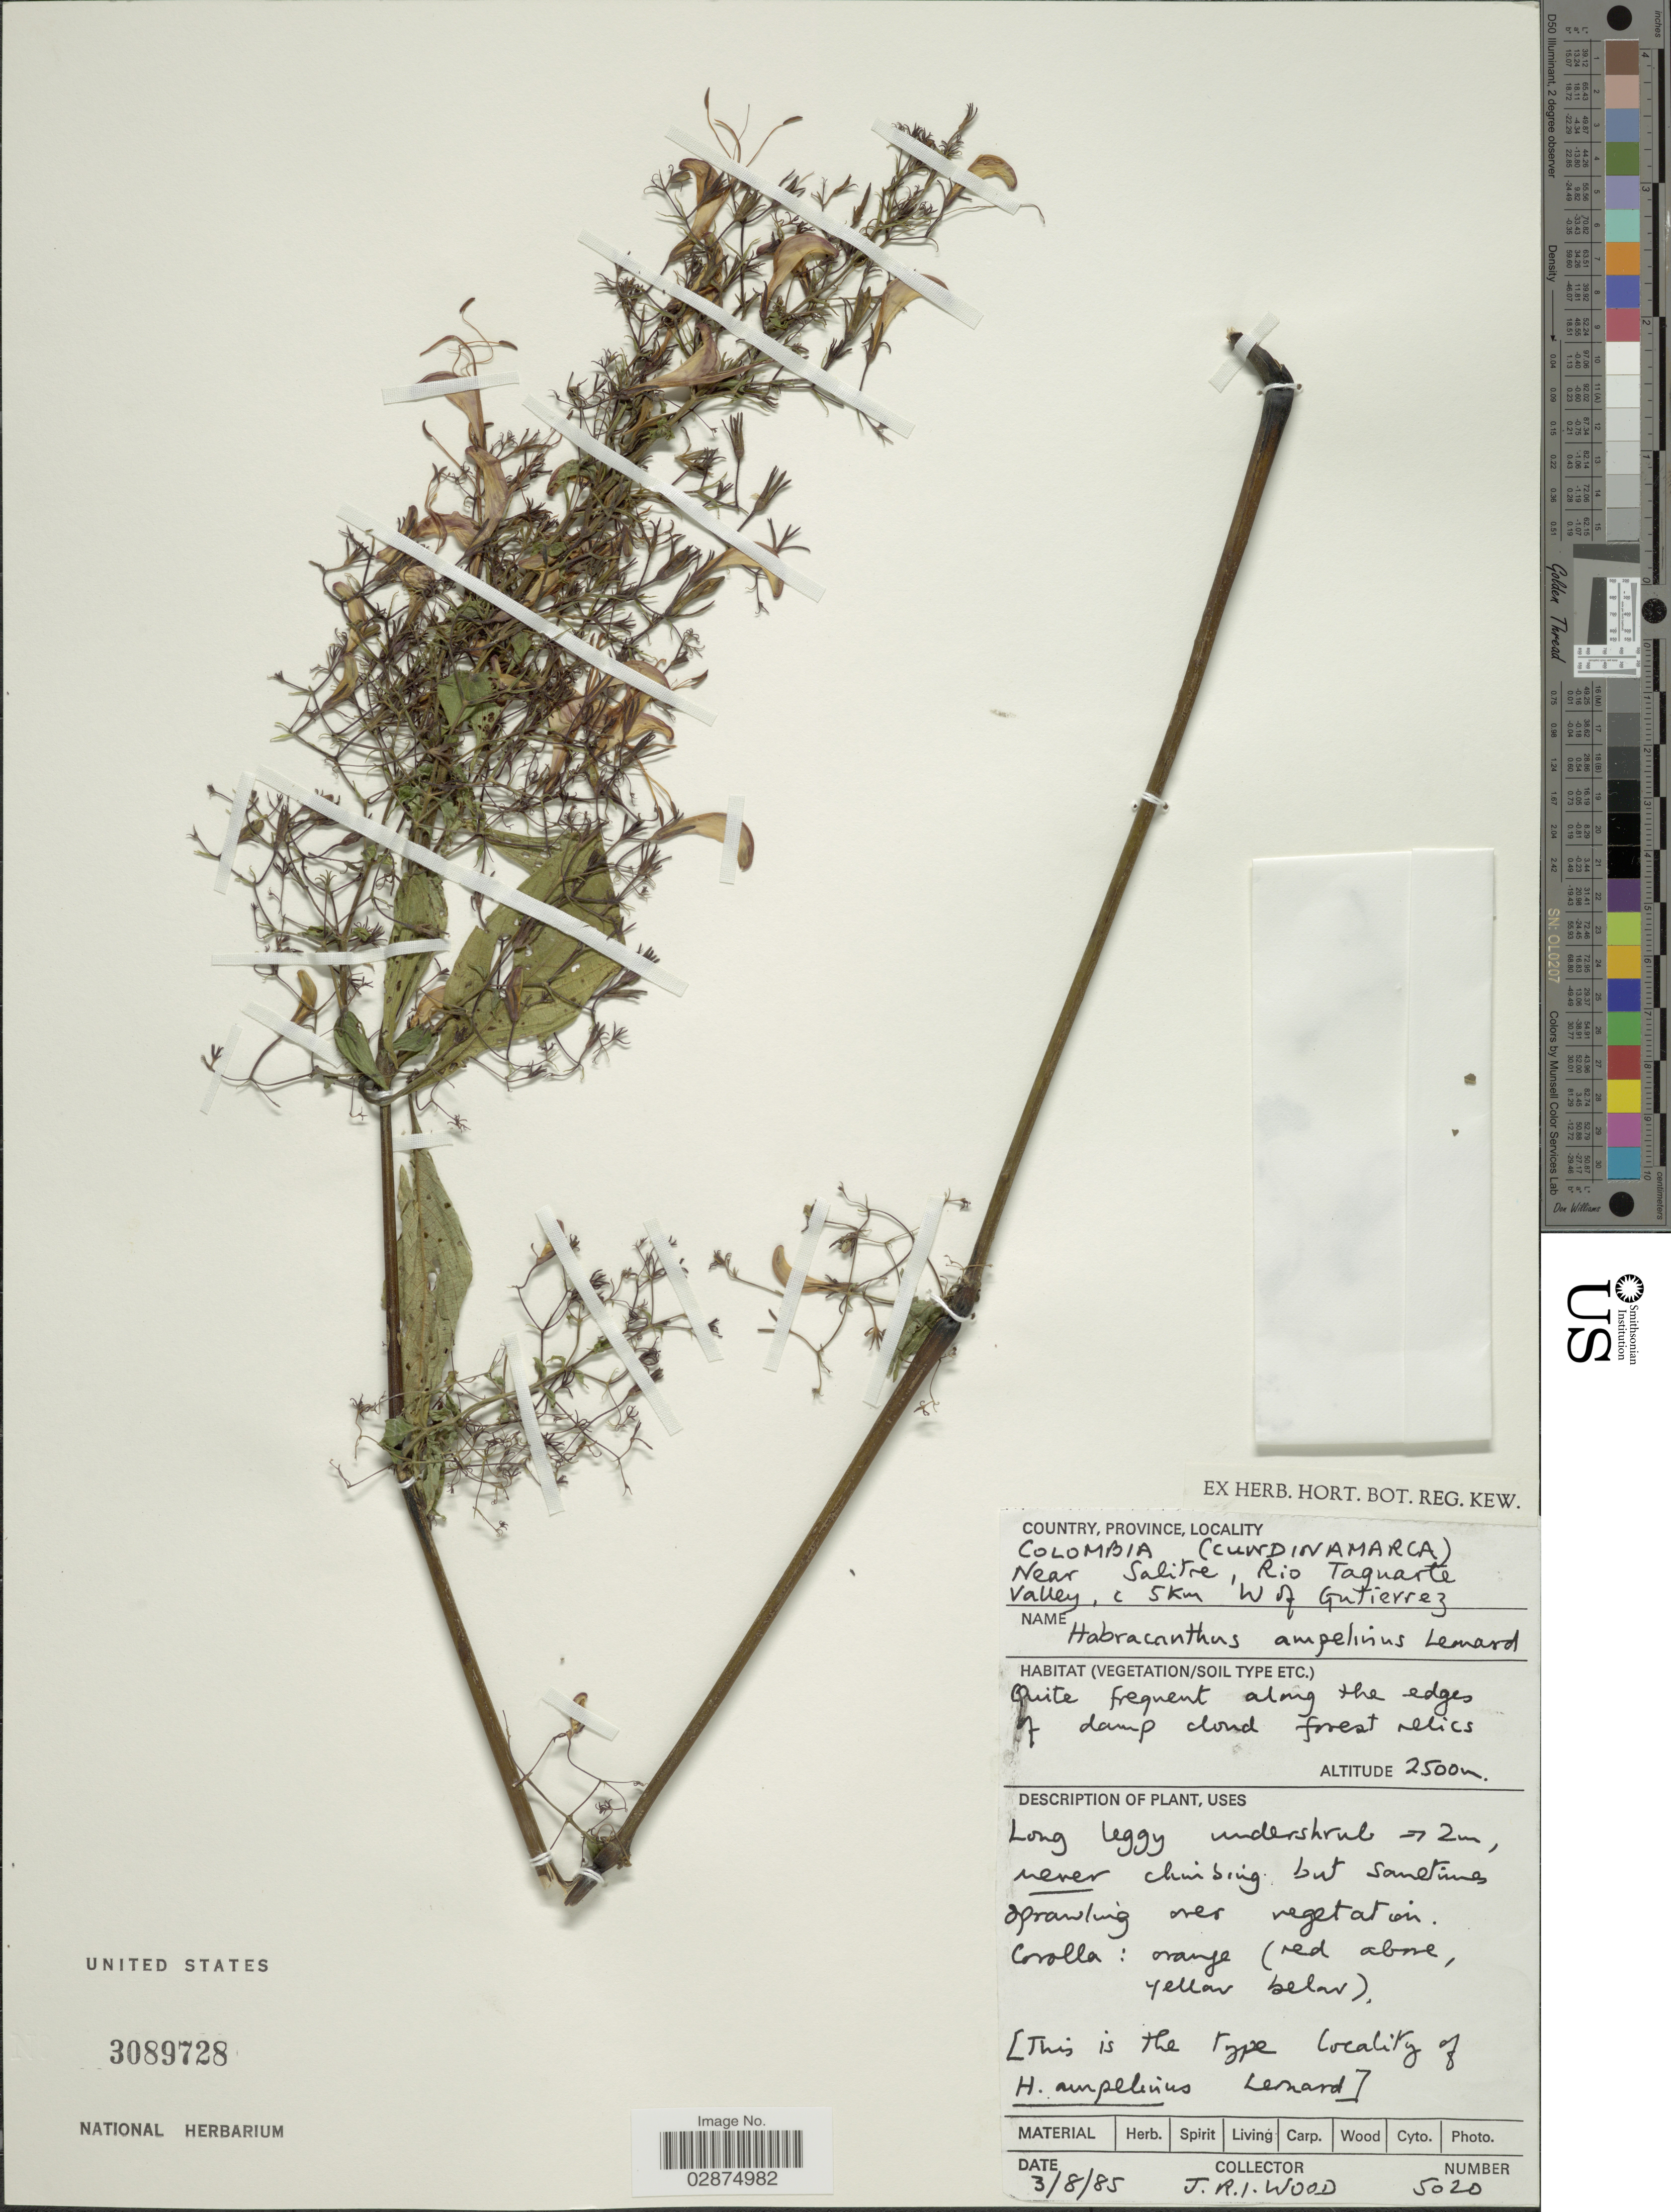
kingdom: Plantae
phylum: Tracheophyta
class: Magnoliopsida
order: Lamiales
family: Acanthaceae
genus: Habracanthus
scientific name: Habracanthus ampelinus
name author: Leonard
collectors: J. R. I. Wood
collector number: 5020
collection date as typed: Transcribed d/m/y: 3/8/85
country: Colombia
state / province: Cundinamarca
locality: Near Salitre, Rio Taguarte Valley, c 5 km W of Gutierrez.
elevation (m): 2500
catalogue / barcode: US 3089728